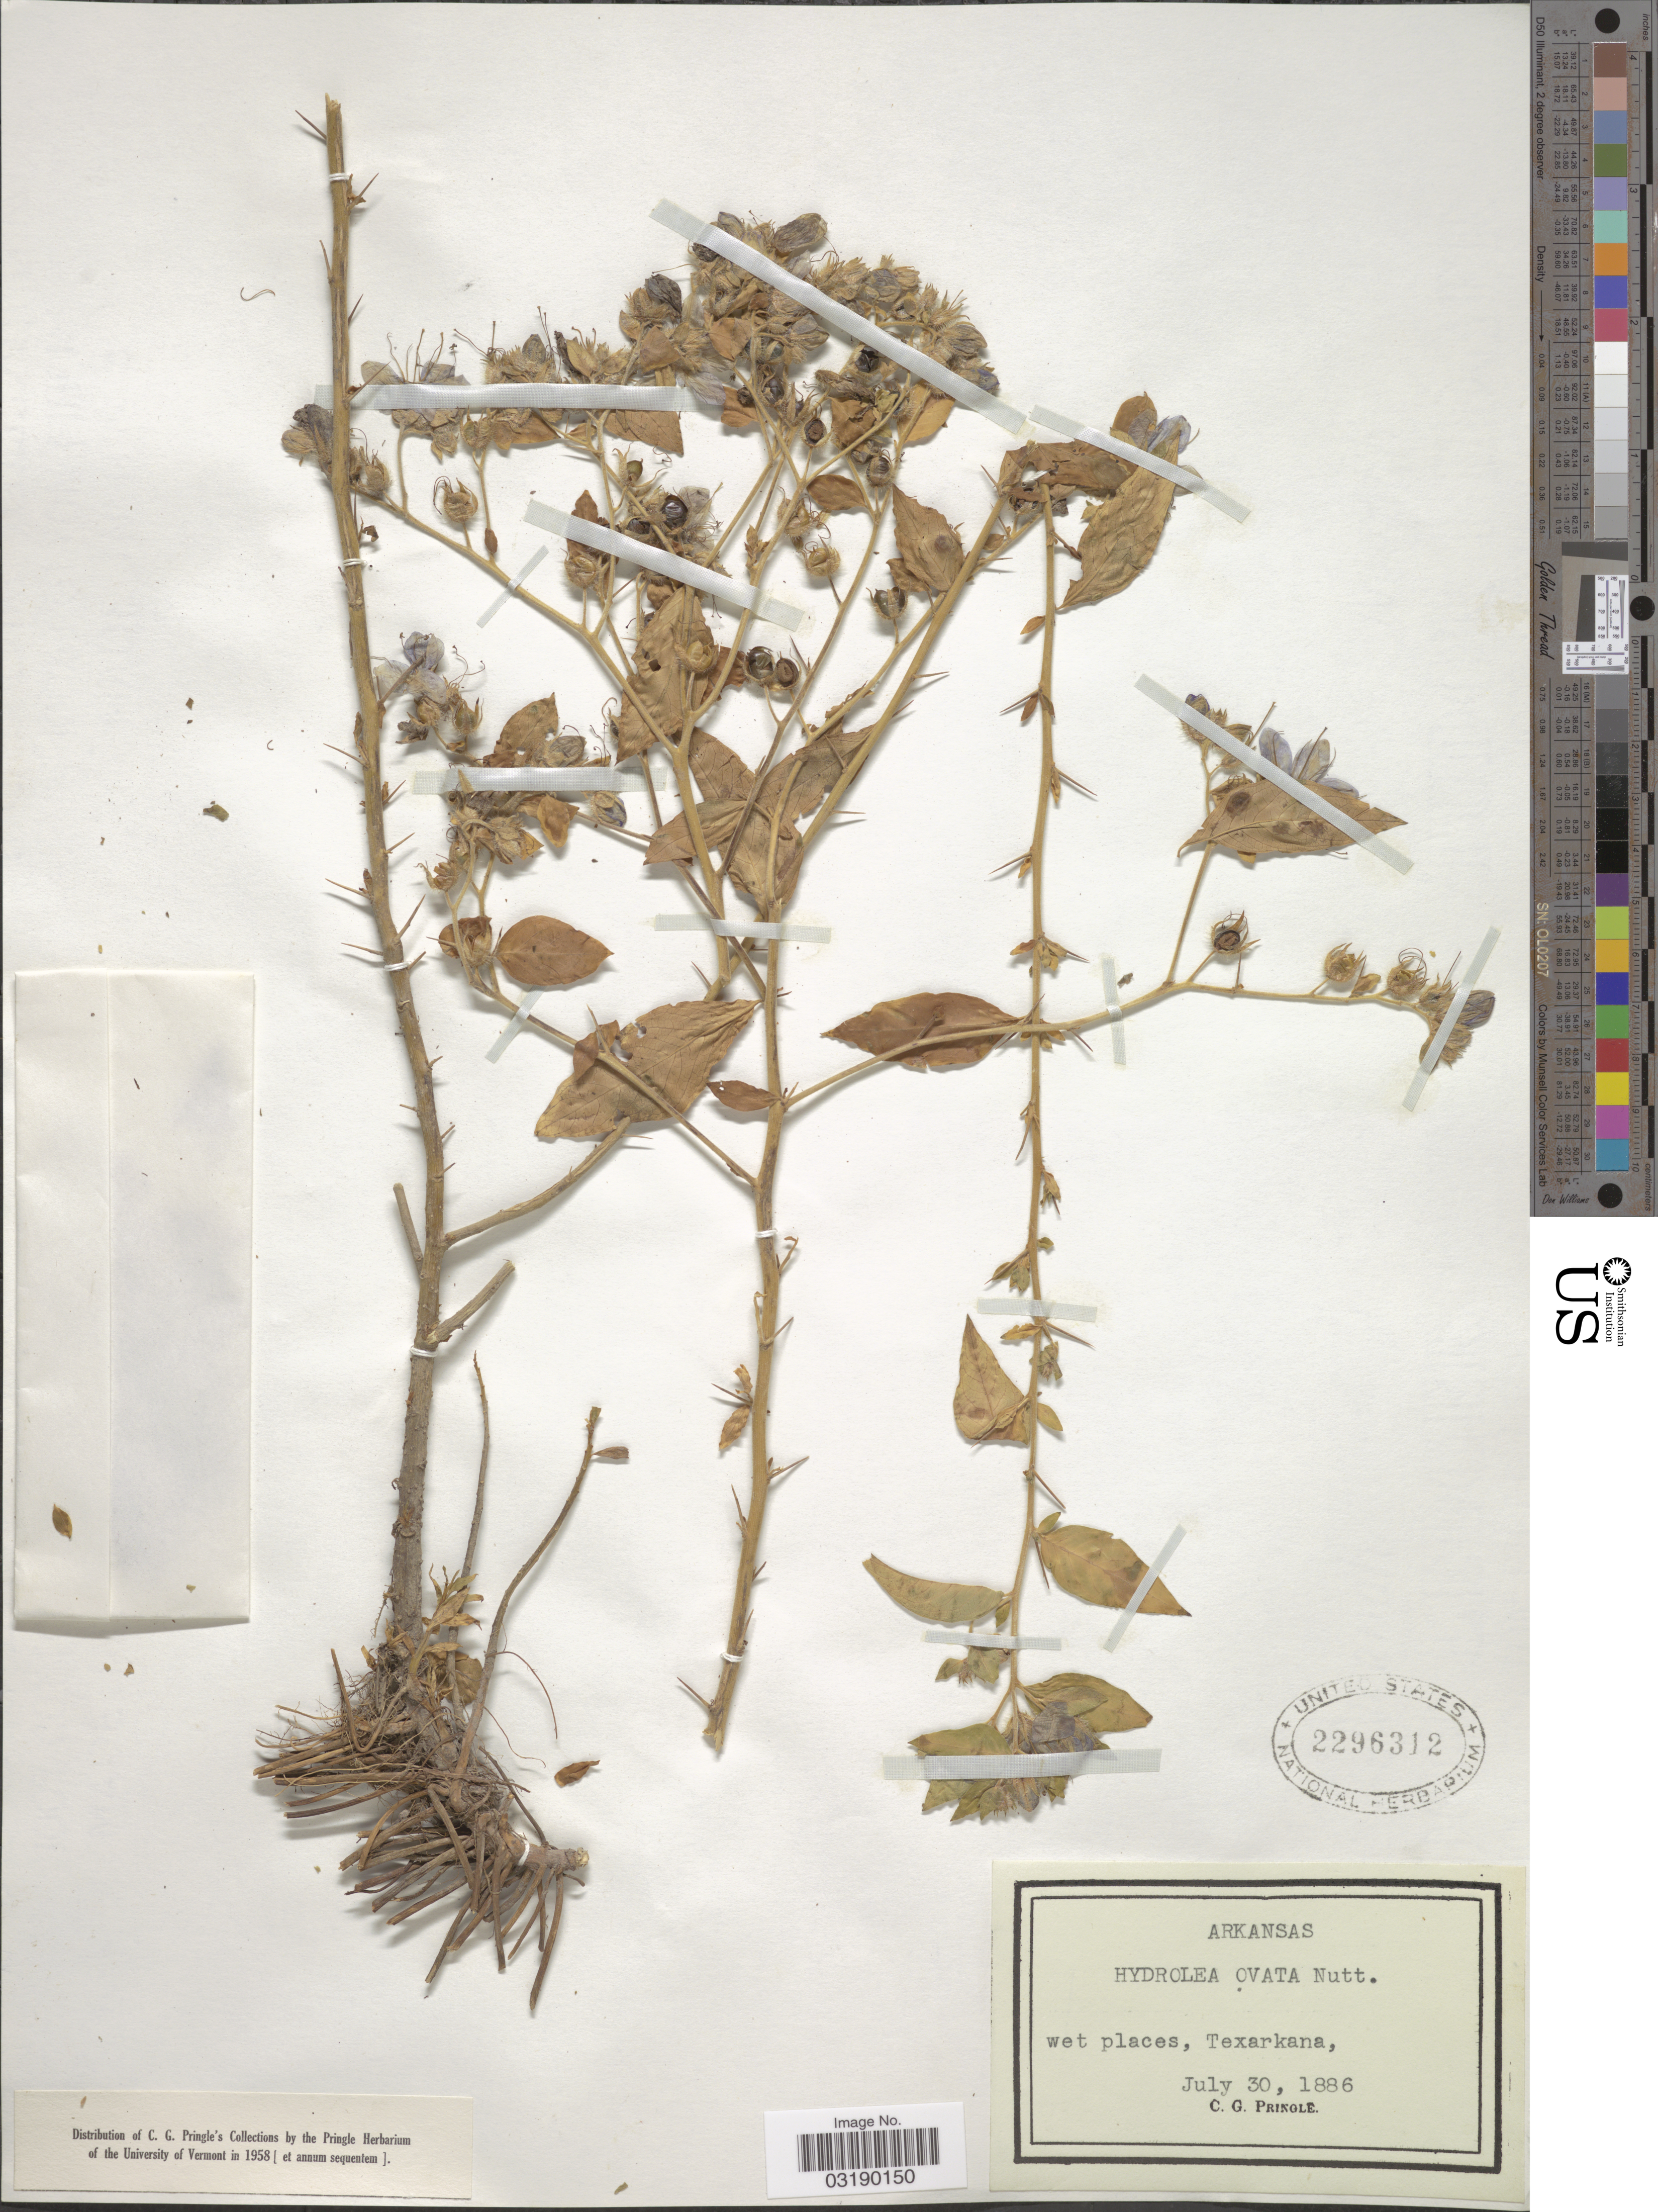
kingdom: Plantae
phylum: Tracheophyta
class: Magnoliopsida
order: Solanales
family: Hydroleaceae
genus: Hydrolea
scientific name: Hydrolea ovata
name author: Nutt. ex Choisy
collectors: C. G. Pringle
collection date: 1886-07-30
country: United States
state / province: Arkansas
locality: Wet places, Texarkana.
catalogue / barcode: US 2296312